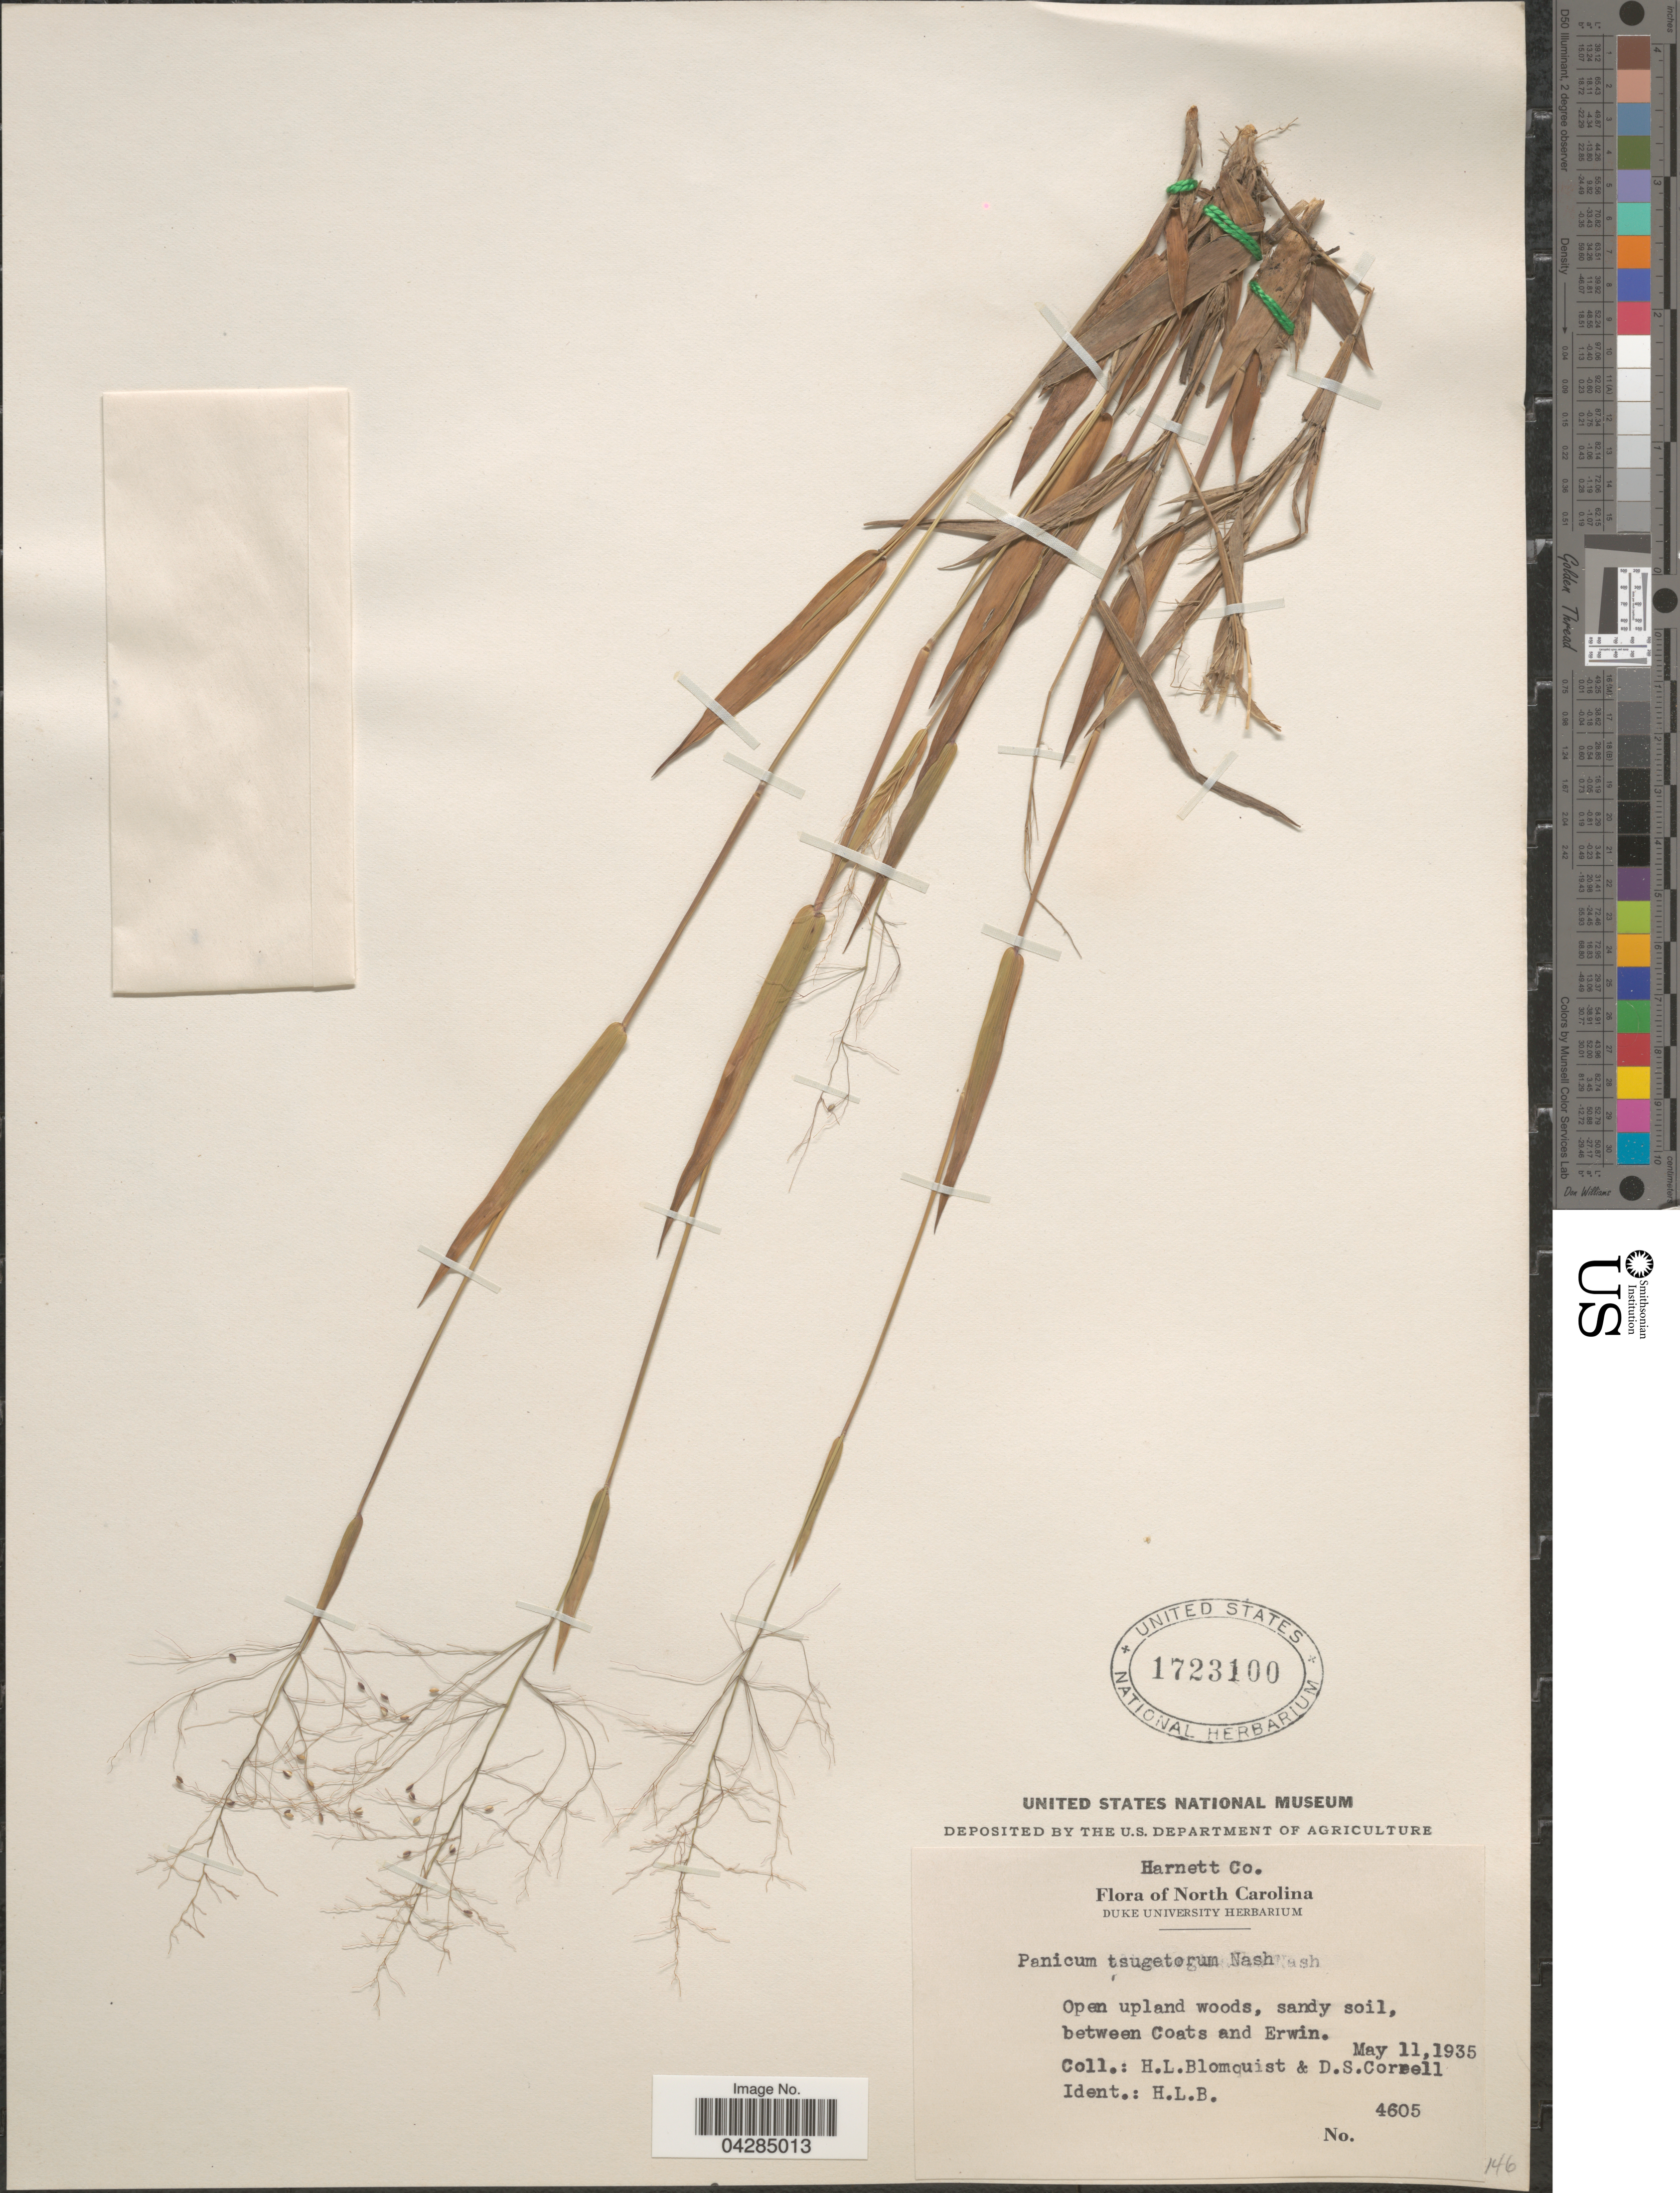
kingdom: Plantae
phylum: Tracheophyta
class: Liliopsida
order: Poales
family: Poaceae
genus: Dichanthelium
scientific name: Dichanthelium portoricense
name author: (Desv. ex Ham.) B.F. Hansen & Wunderlin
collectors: H. Blomquist & D. S. Correll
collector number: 4605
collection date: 1935-05-11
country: United States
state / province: North Carolina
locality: Harnett Co. Open uplands woods, sandy soil, between Coats and Erwin.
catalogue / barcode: US 1723100